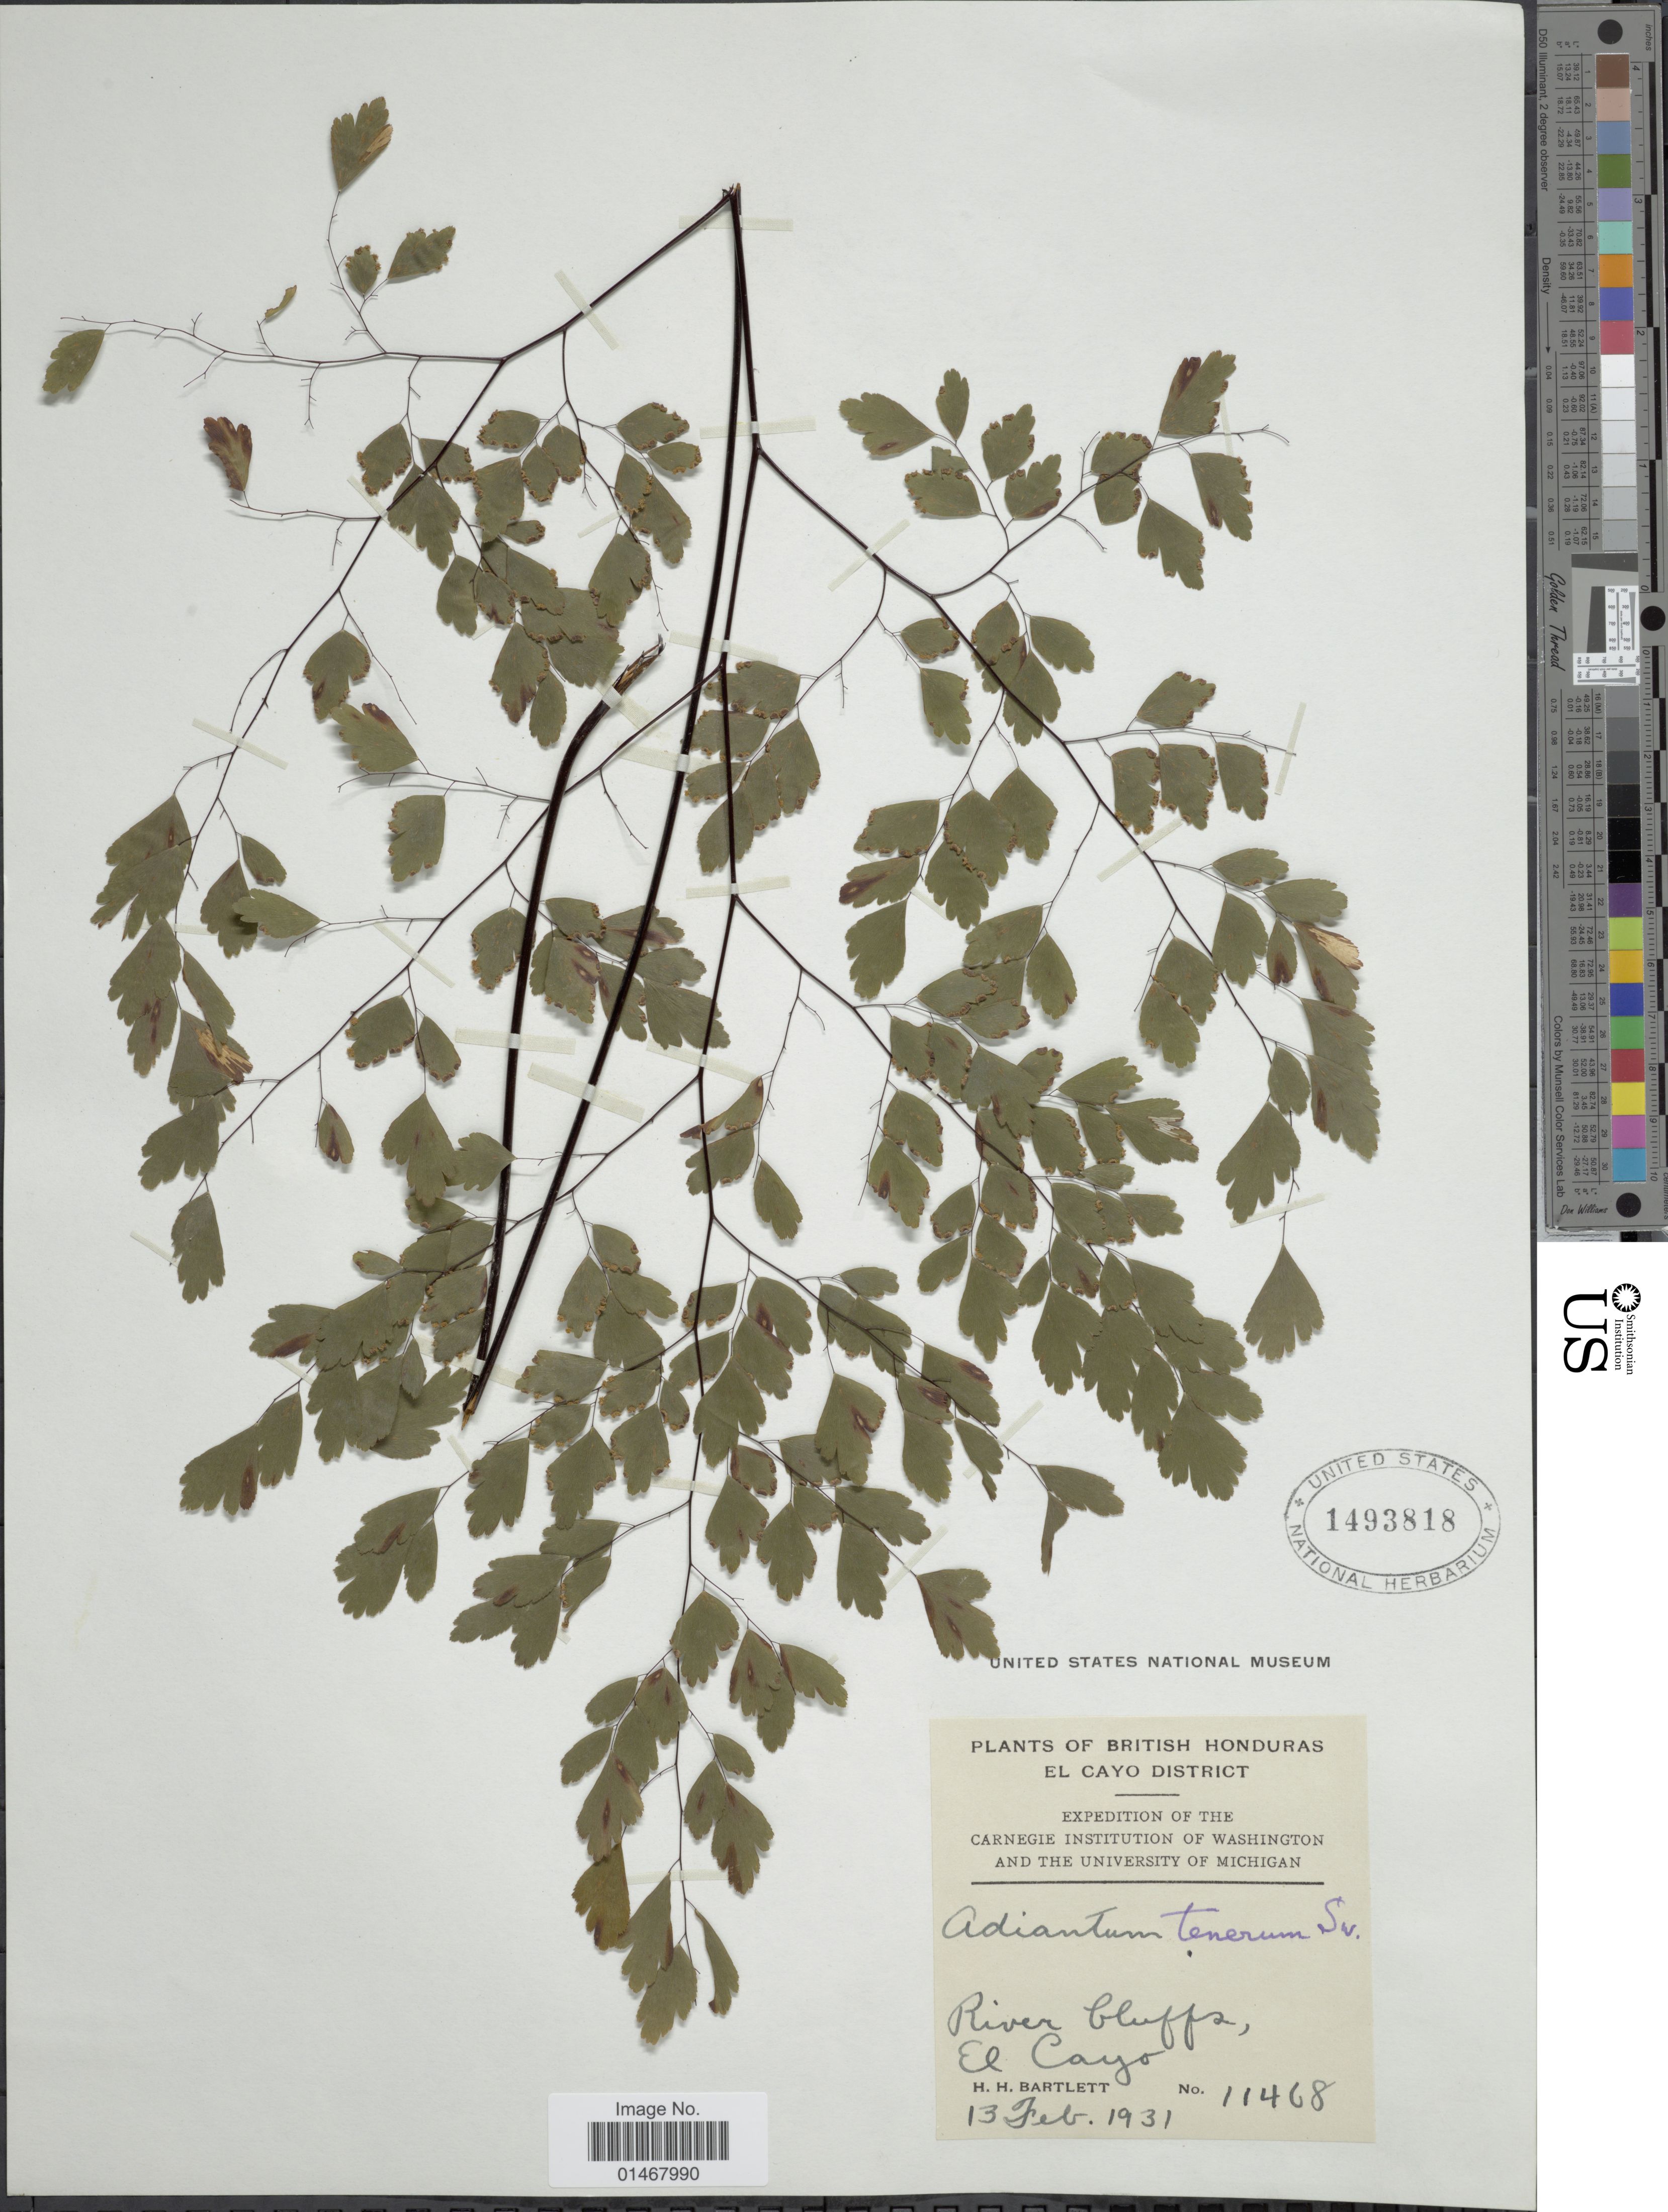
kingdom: Plantae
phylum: Tracheophyta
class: Polypodiopsida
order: Polypodiales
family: Pteridaceae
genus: Adiantum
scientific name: Adiantum tenerum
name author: Sw.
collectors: H. H. Bartlett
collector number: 11468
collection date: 1931-02-13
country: Belize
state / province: Cayo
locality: British Honduras, El Cayo District, River bluffs, El Cayo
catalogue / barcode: US 1493818